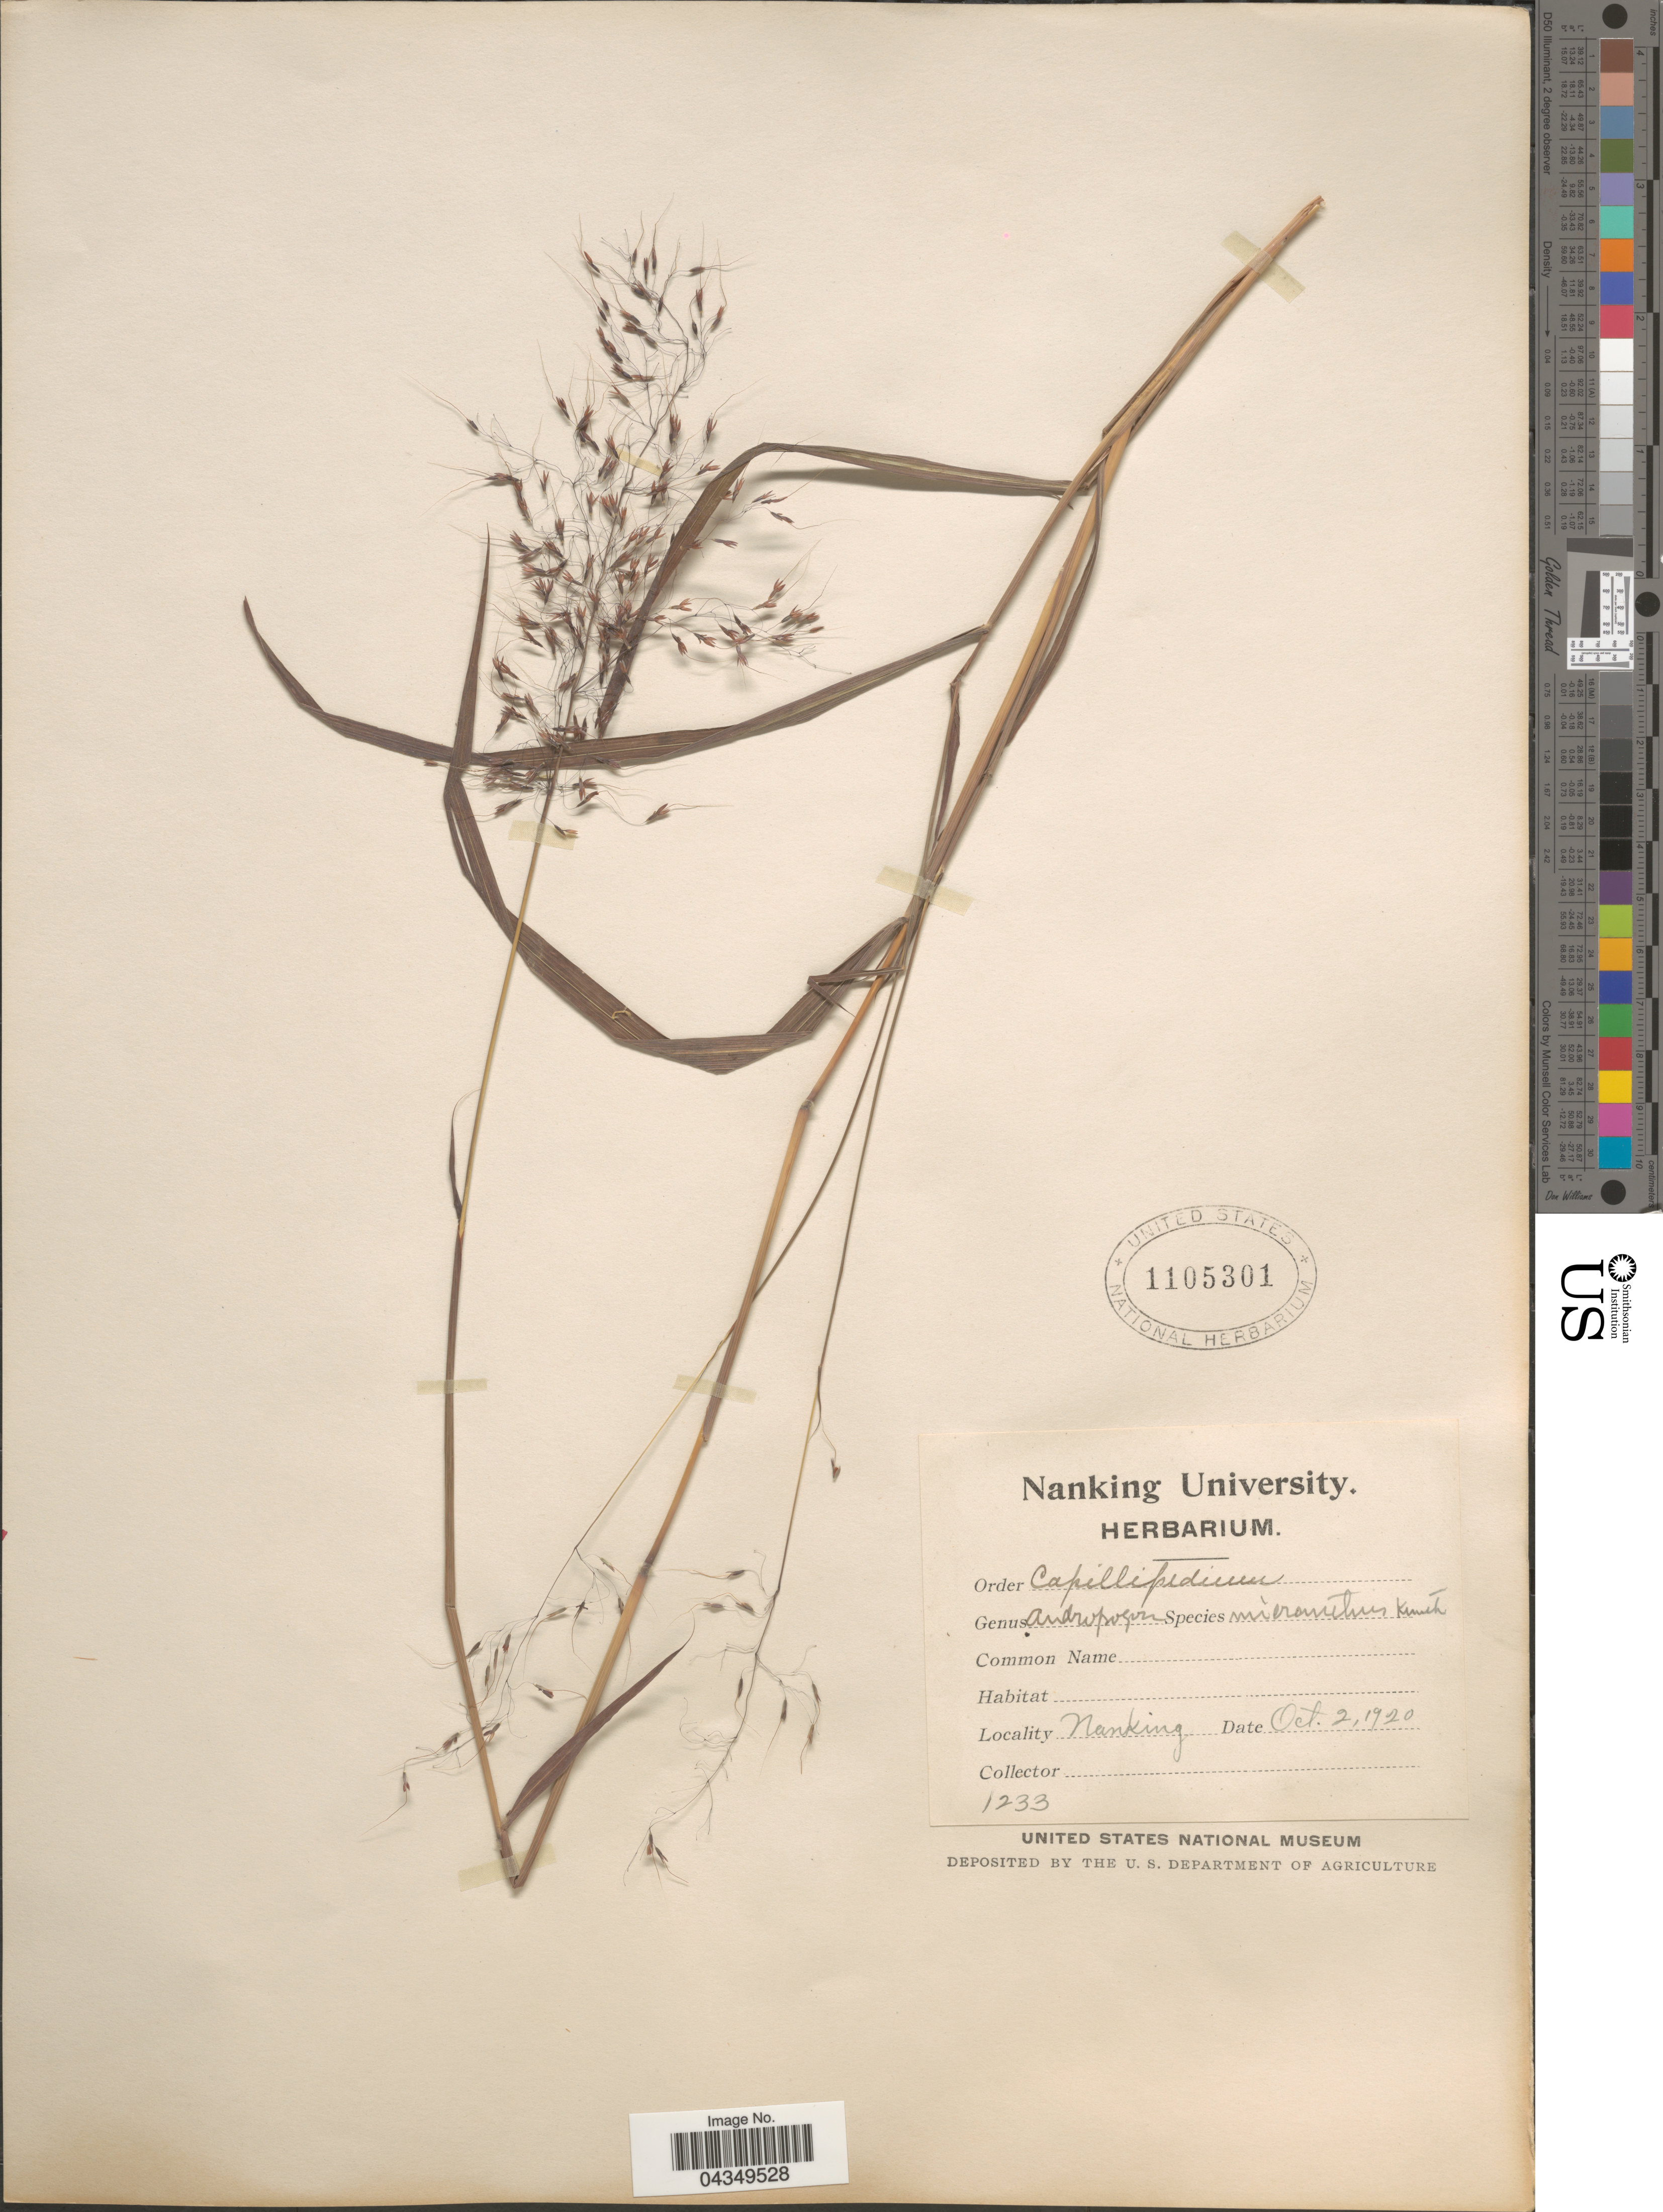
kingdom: Plantae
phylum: Tracheophyta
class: Liliopsida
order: Poales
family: Poaceae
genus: Capillipedium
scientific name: Capillipedium parviflorum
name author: (R. Br.) Stapf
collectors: ex herb. University of Nanking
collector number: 1233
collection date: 1920-10-02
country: China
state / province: Jiangsu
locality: Nanking.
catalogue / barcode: US 1105301